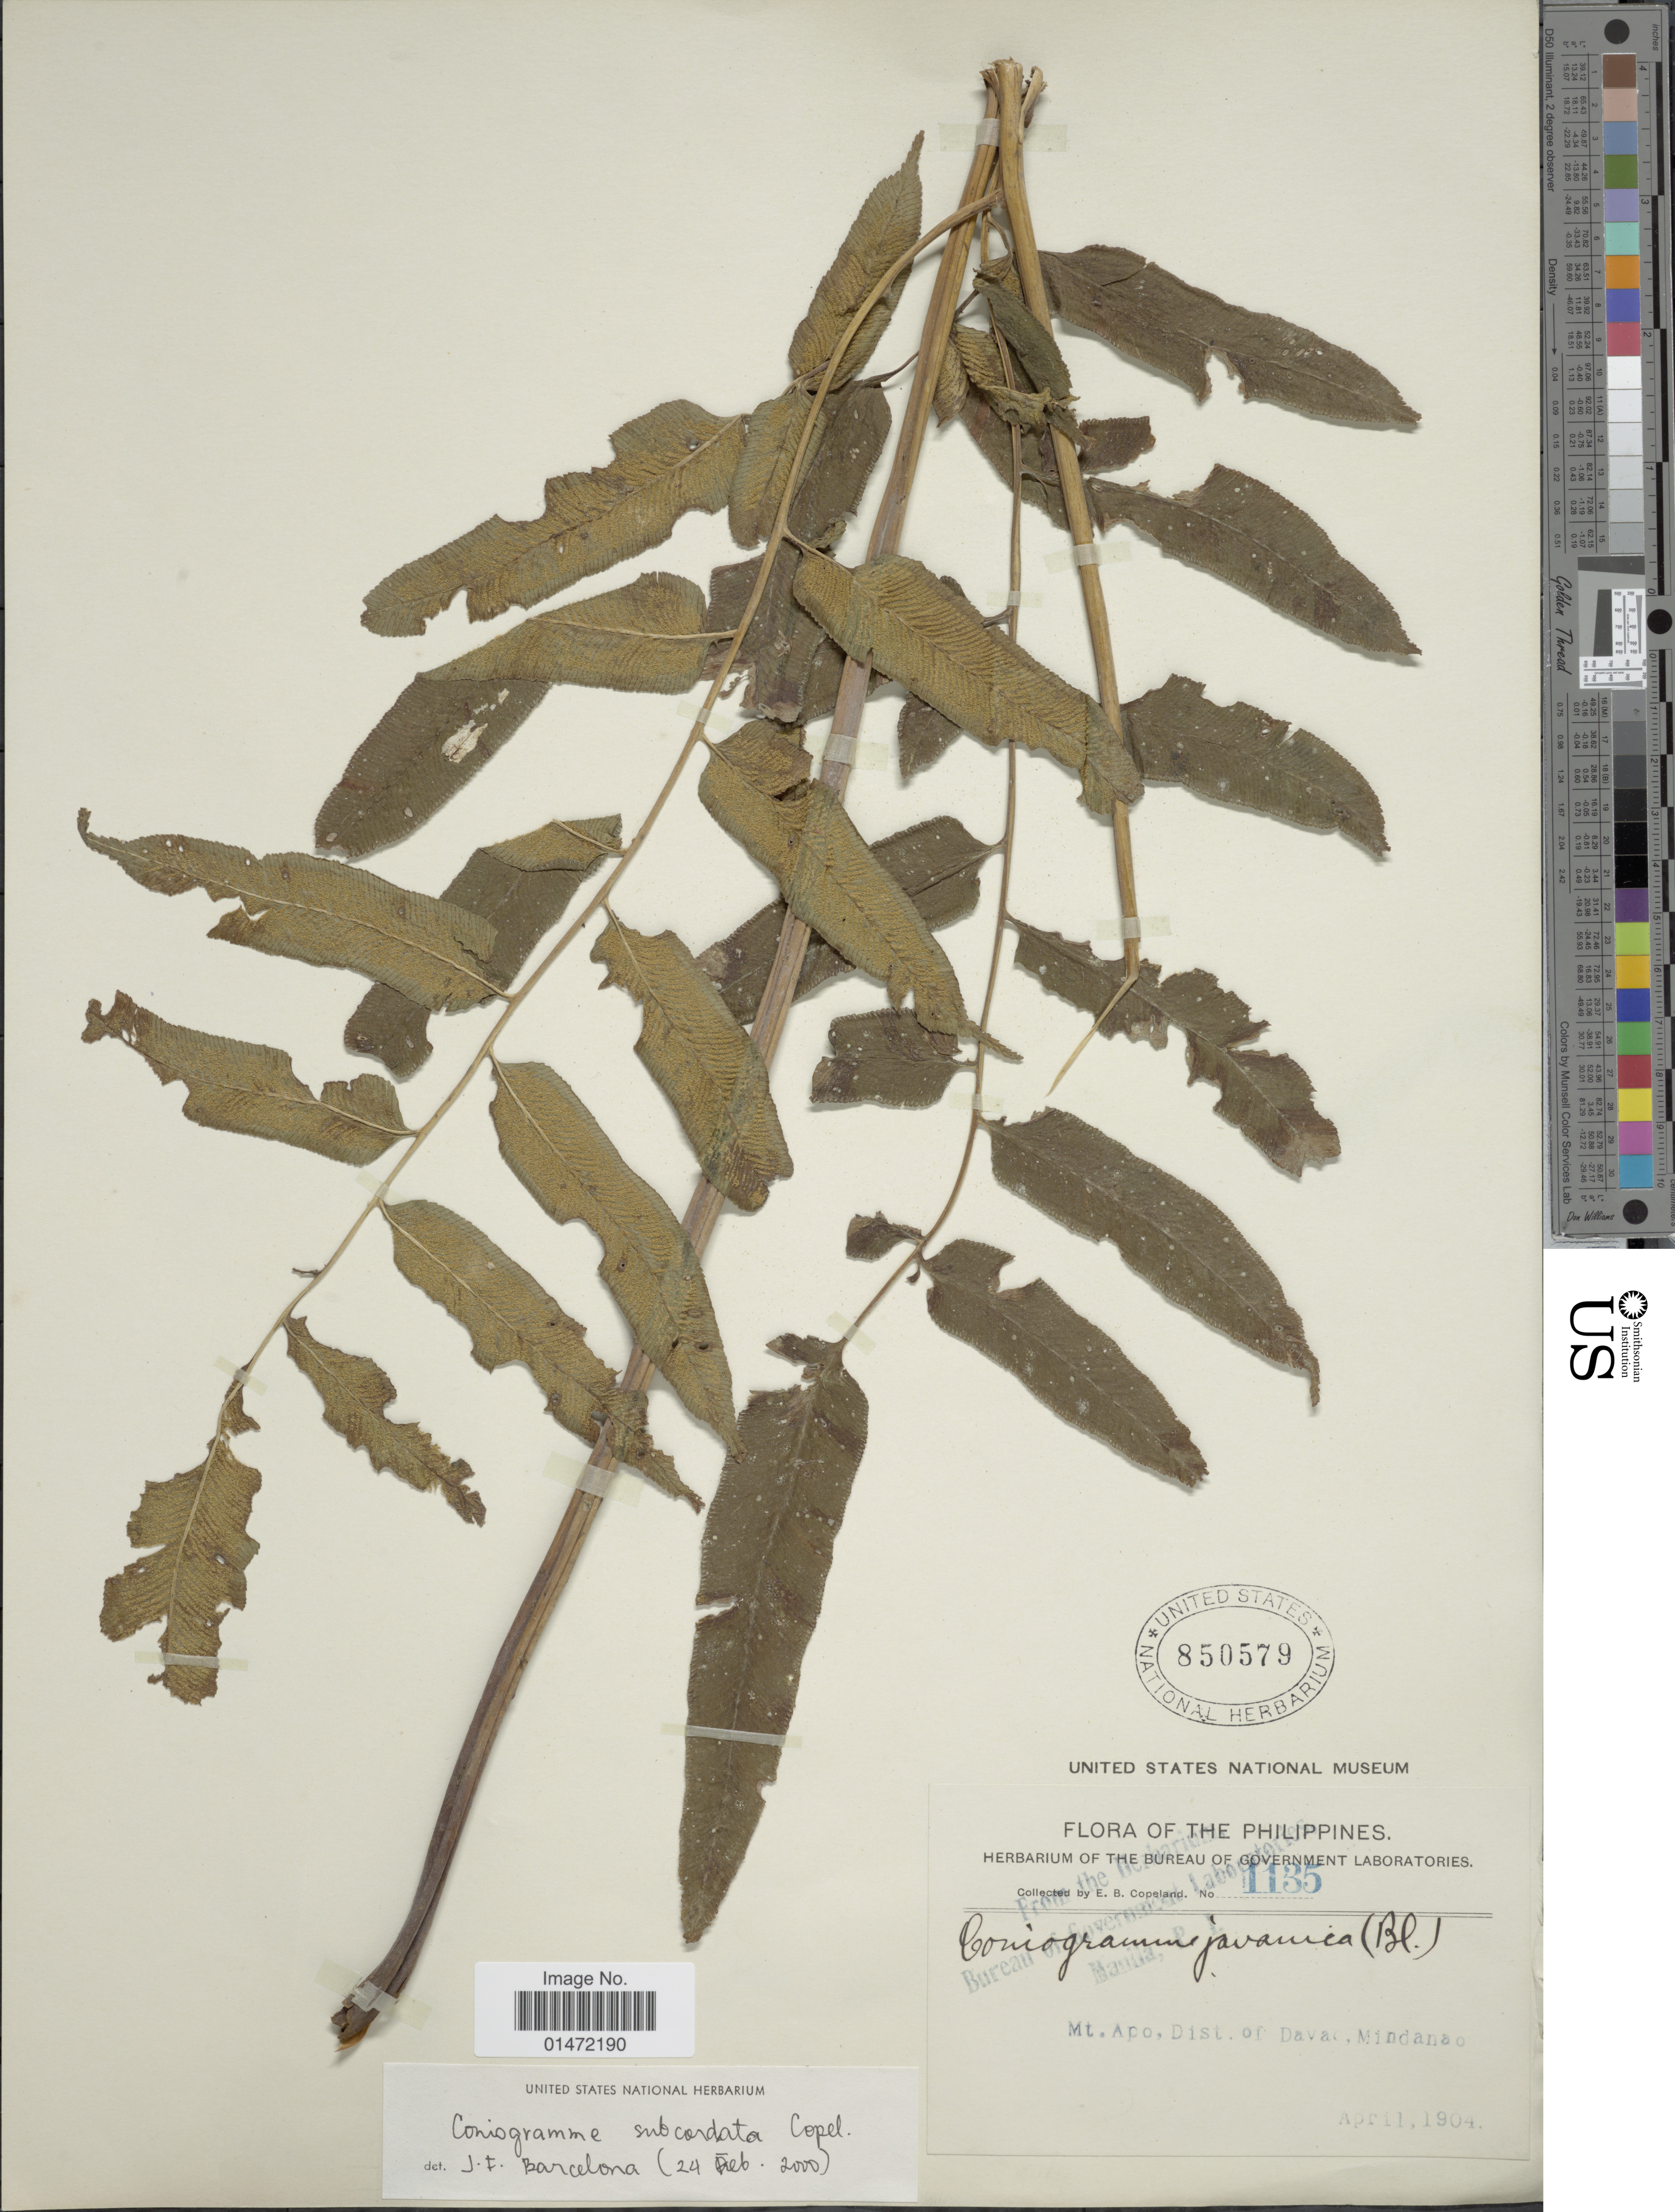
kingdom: Plantae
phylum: Tracheophyta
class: Polypodiopsida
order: Polypodiales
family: Pteridaceae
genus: Coniogramme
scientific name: Coniogramme subcordata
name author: Copel. in Elmer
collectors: E. B. Copeland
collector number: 1135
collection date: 1904-04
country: Philippines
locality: Mt. Apo, Dist. of Davao, Mindanao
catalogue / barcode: US 850579